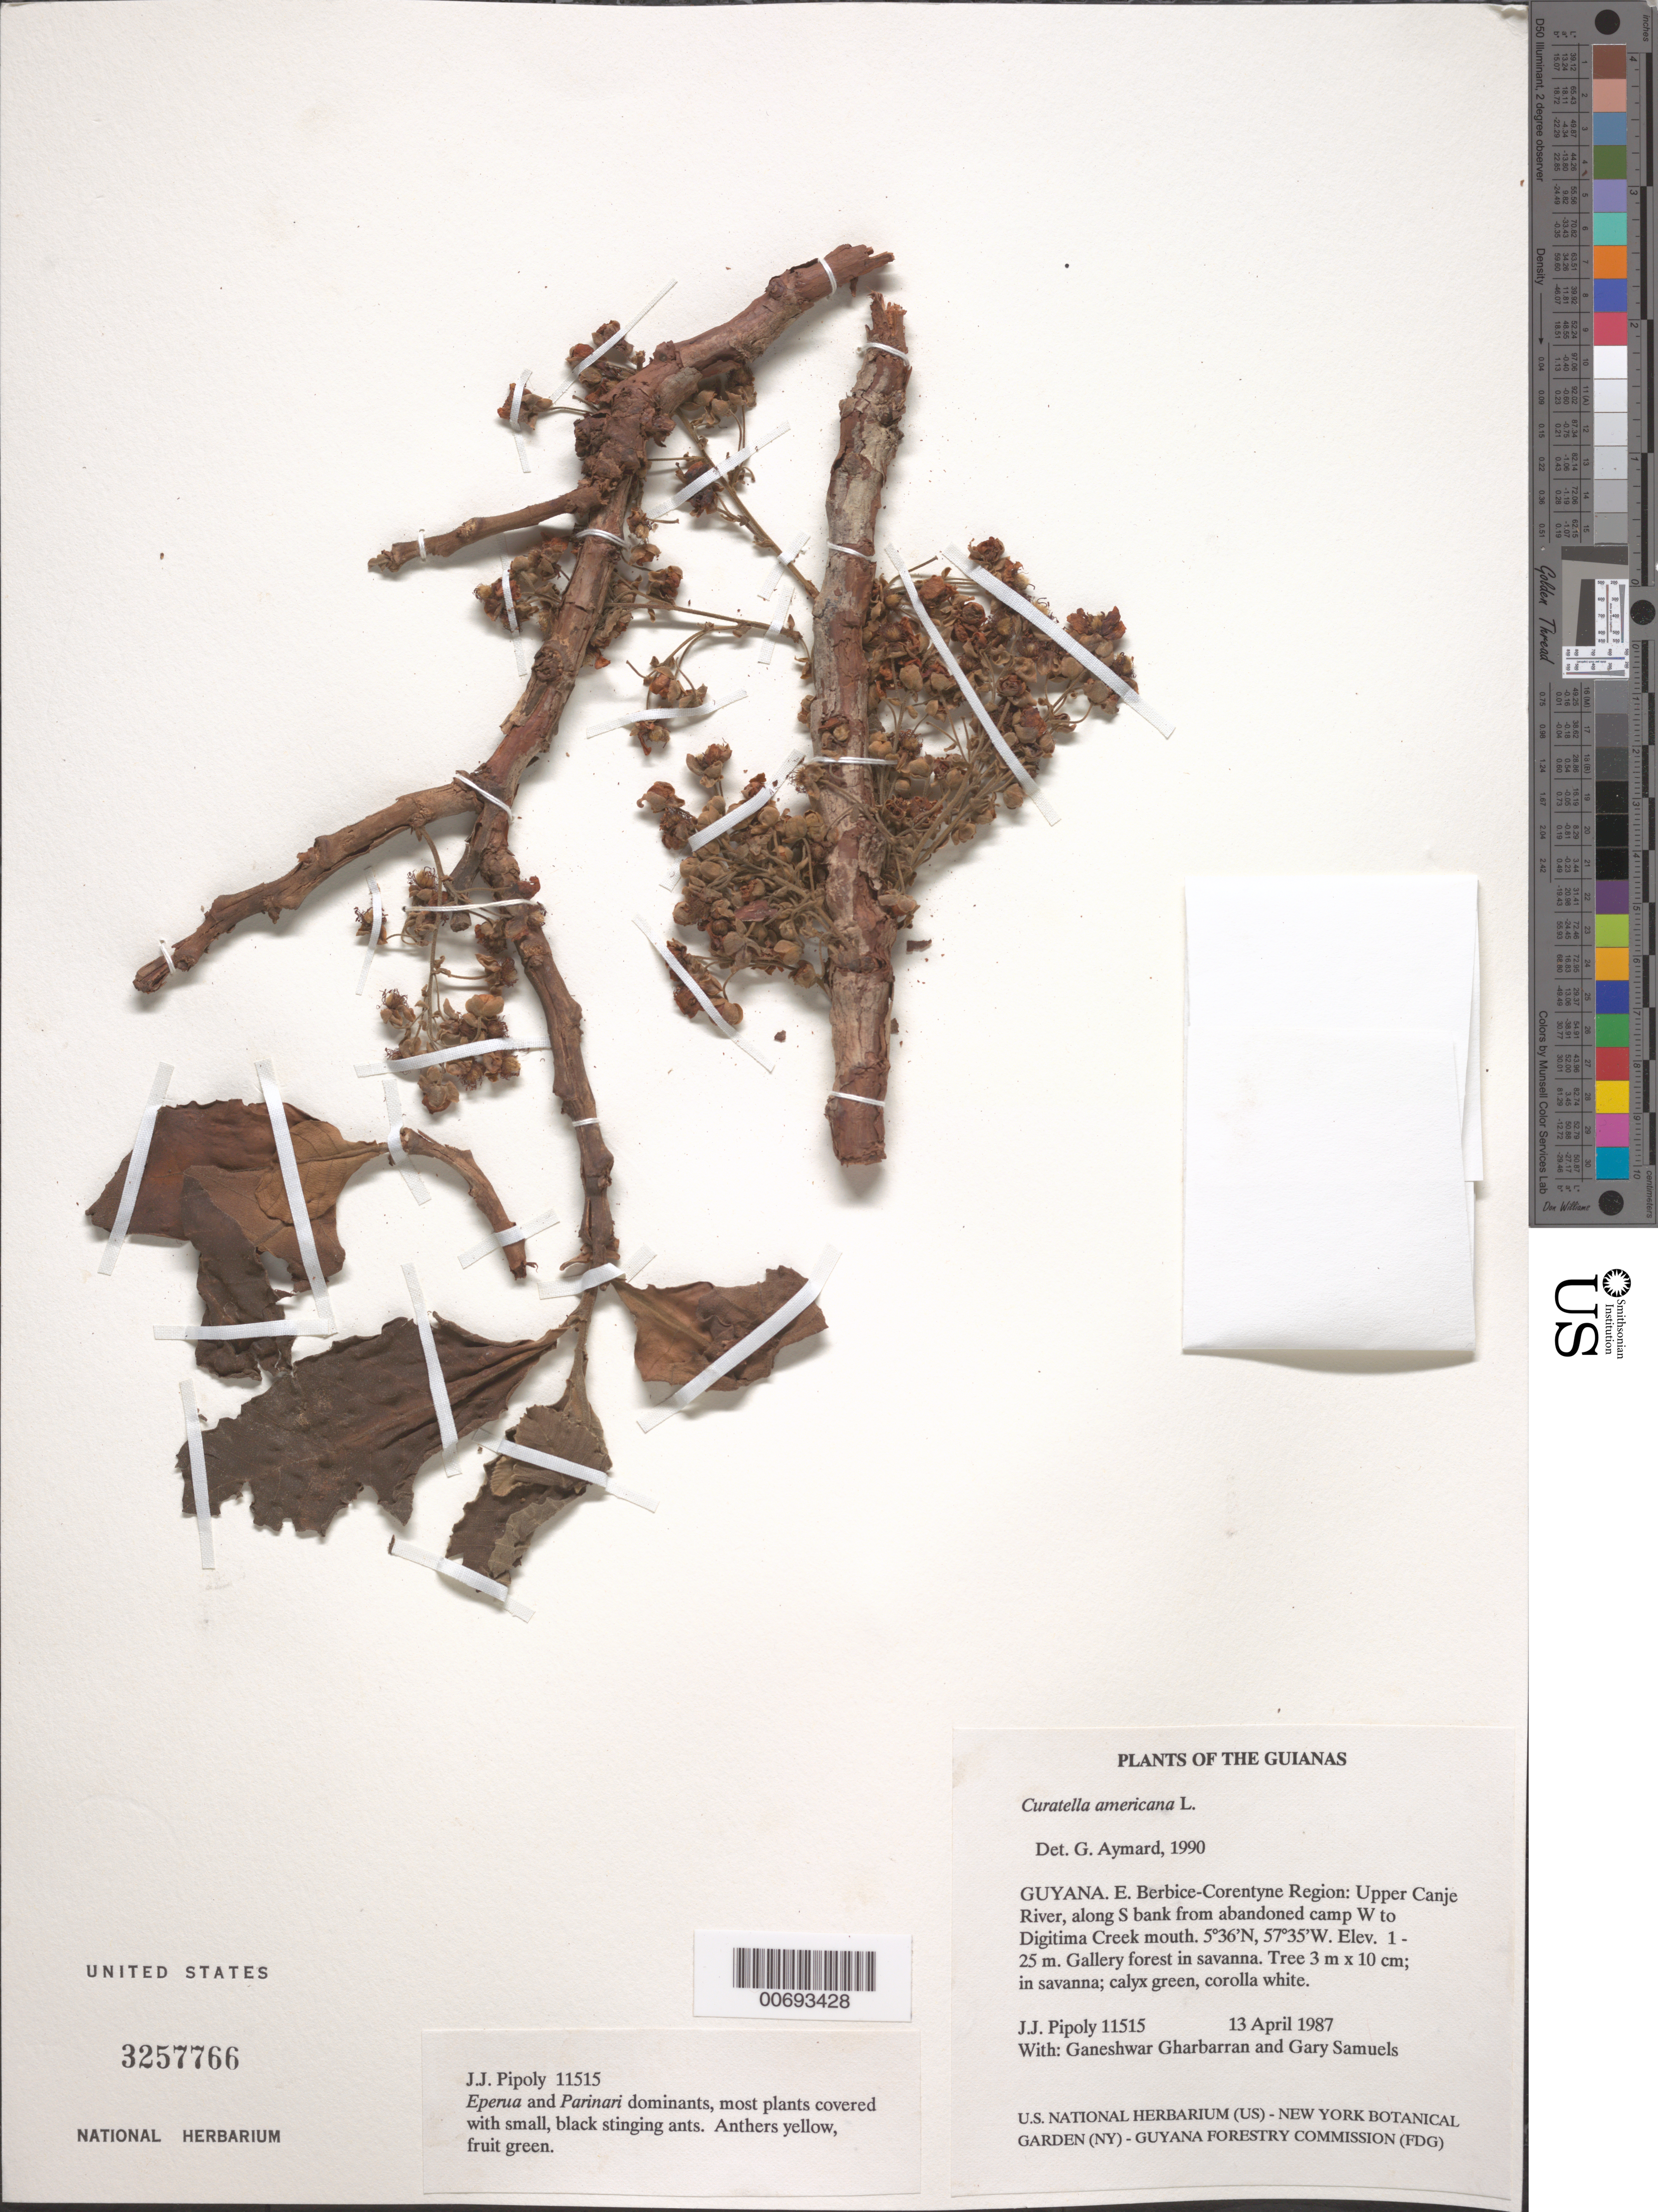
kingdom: Plantae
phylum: Tracheophyta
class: Magnoliopsida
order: Dilleniales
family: Dilleniaceae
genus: Curatella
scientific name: Curatella americana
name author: L.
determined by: Aymard C., G. A., (PORT), Univ. Nac. Exp. de los Llanos Ezequiel Zamora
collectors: J. J. Pipoly, G. Gharbarran & G. Samuels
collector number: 11515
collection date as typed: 13 April 1987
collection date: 1987-04-13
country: Guyana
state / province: E. Berbice-Corentyne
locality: Upper Canje River, S bank from abandoned Amerindian logging camp W to Digitima Cr. mouth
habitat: Gallery forest in savanna; Eperua and Parinari dominants, most plants covered with small, black, stinging ants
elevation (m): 1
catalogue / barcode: US 3257766